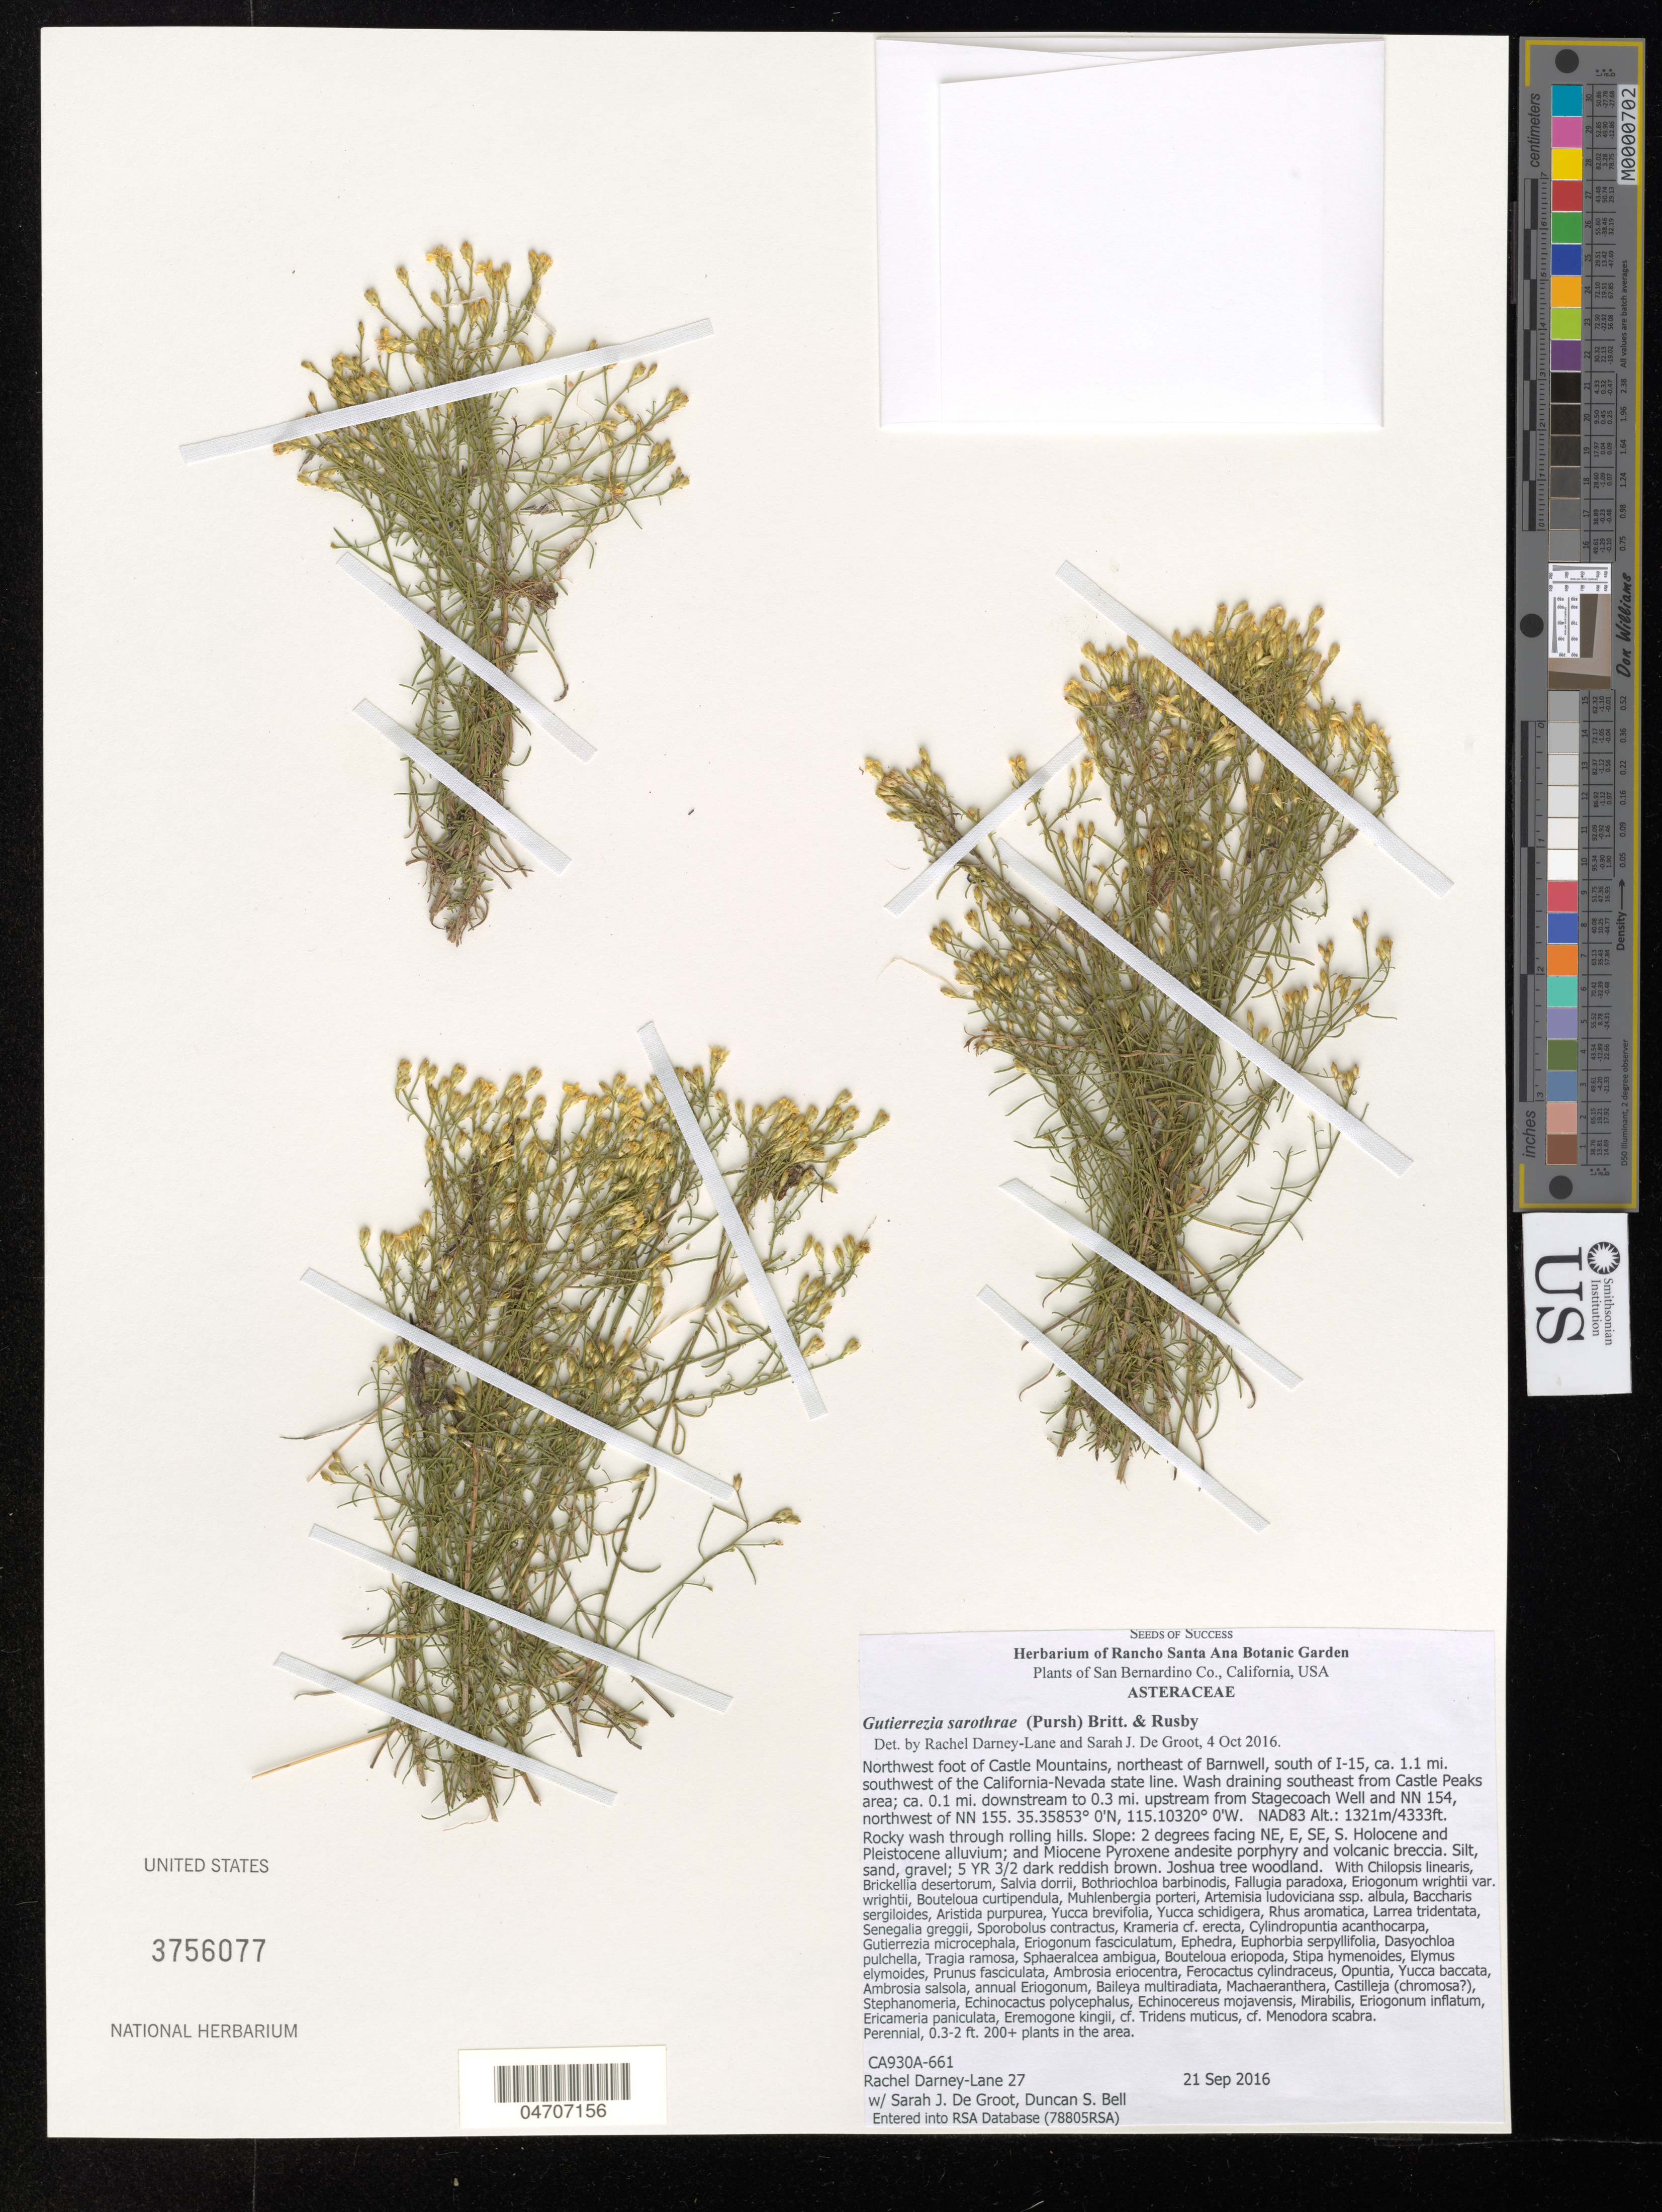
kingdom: Plantae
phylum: Tracheophyta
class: Magnoliopsida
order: Asterales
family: Asteraceae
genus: Gutierrezia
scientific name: Gutierrezia sarothrae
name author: (Pursh) Britton & Rusby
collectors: R. Darney-Lane, S. De Groot & D. S. Bell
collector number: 27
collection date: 2016-09-21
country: United States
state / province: California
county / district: San Bernardino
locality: San Bernardino Co. Northwest foot of Castle Mountains, northeast of Barnwell, south of I-15, ca. 1.1 mi. southwest of the California-Nevada state line. Wash draining southeast from Castle Peaks area; ca. 0.1 mi. downstream to 0.3 mi. upstream from Stagecoach Well and NN 154, northwest of NN 155. NAD83.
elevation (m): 1321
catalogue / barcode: US 3756077